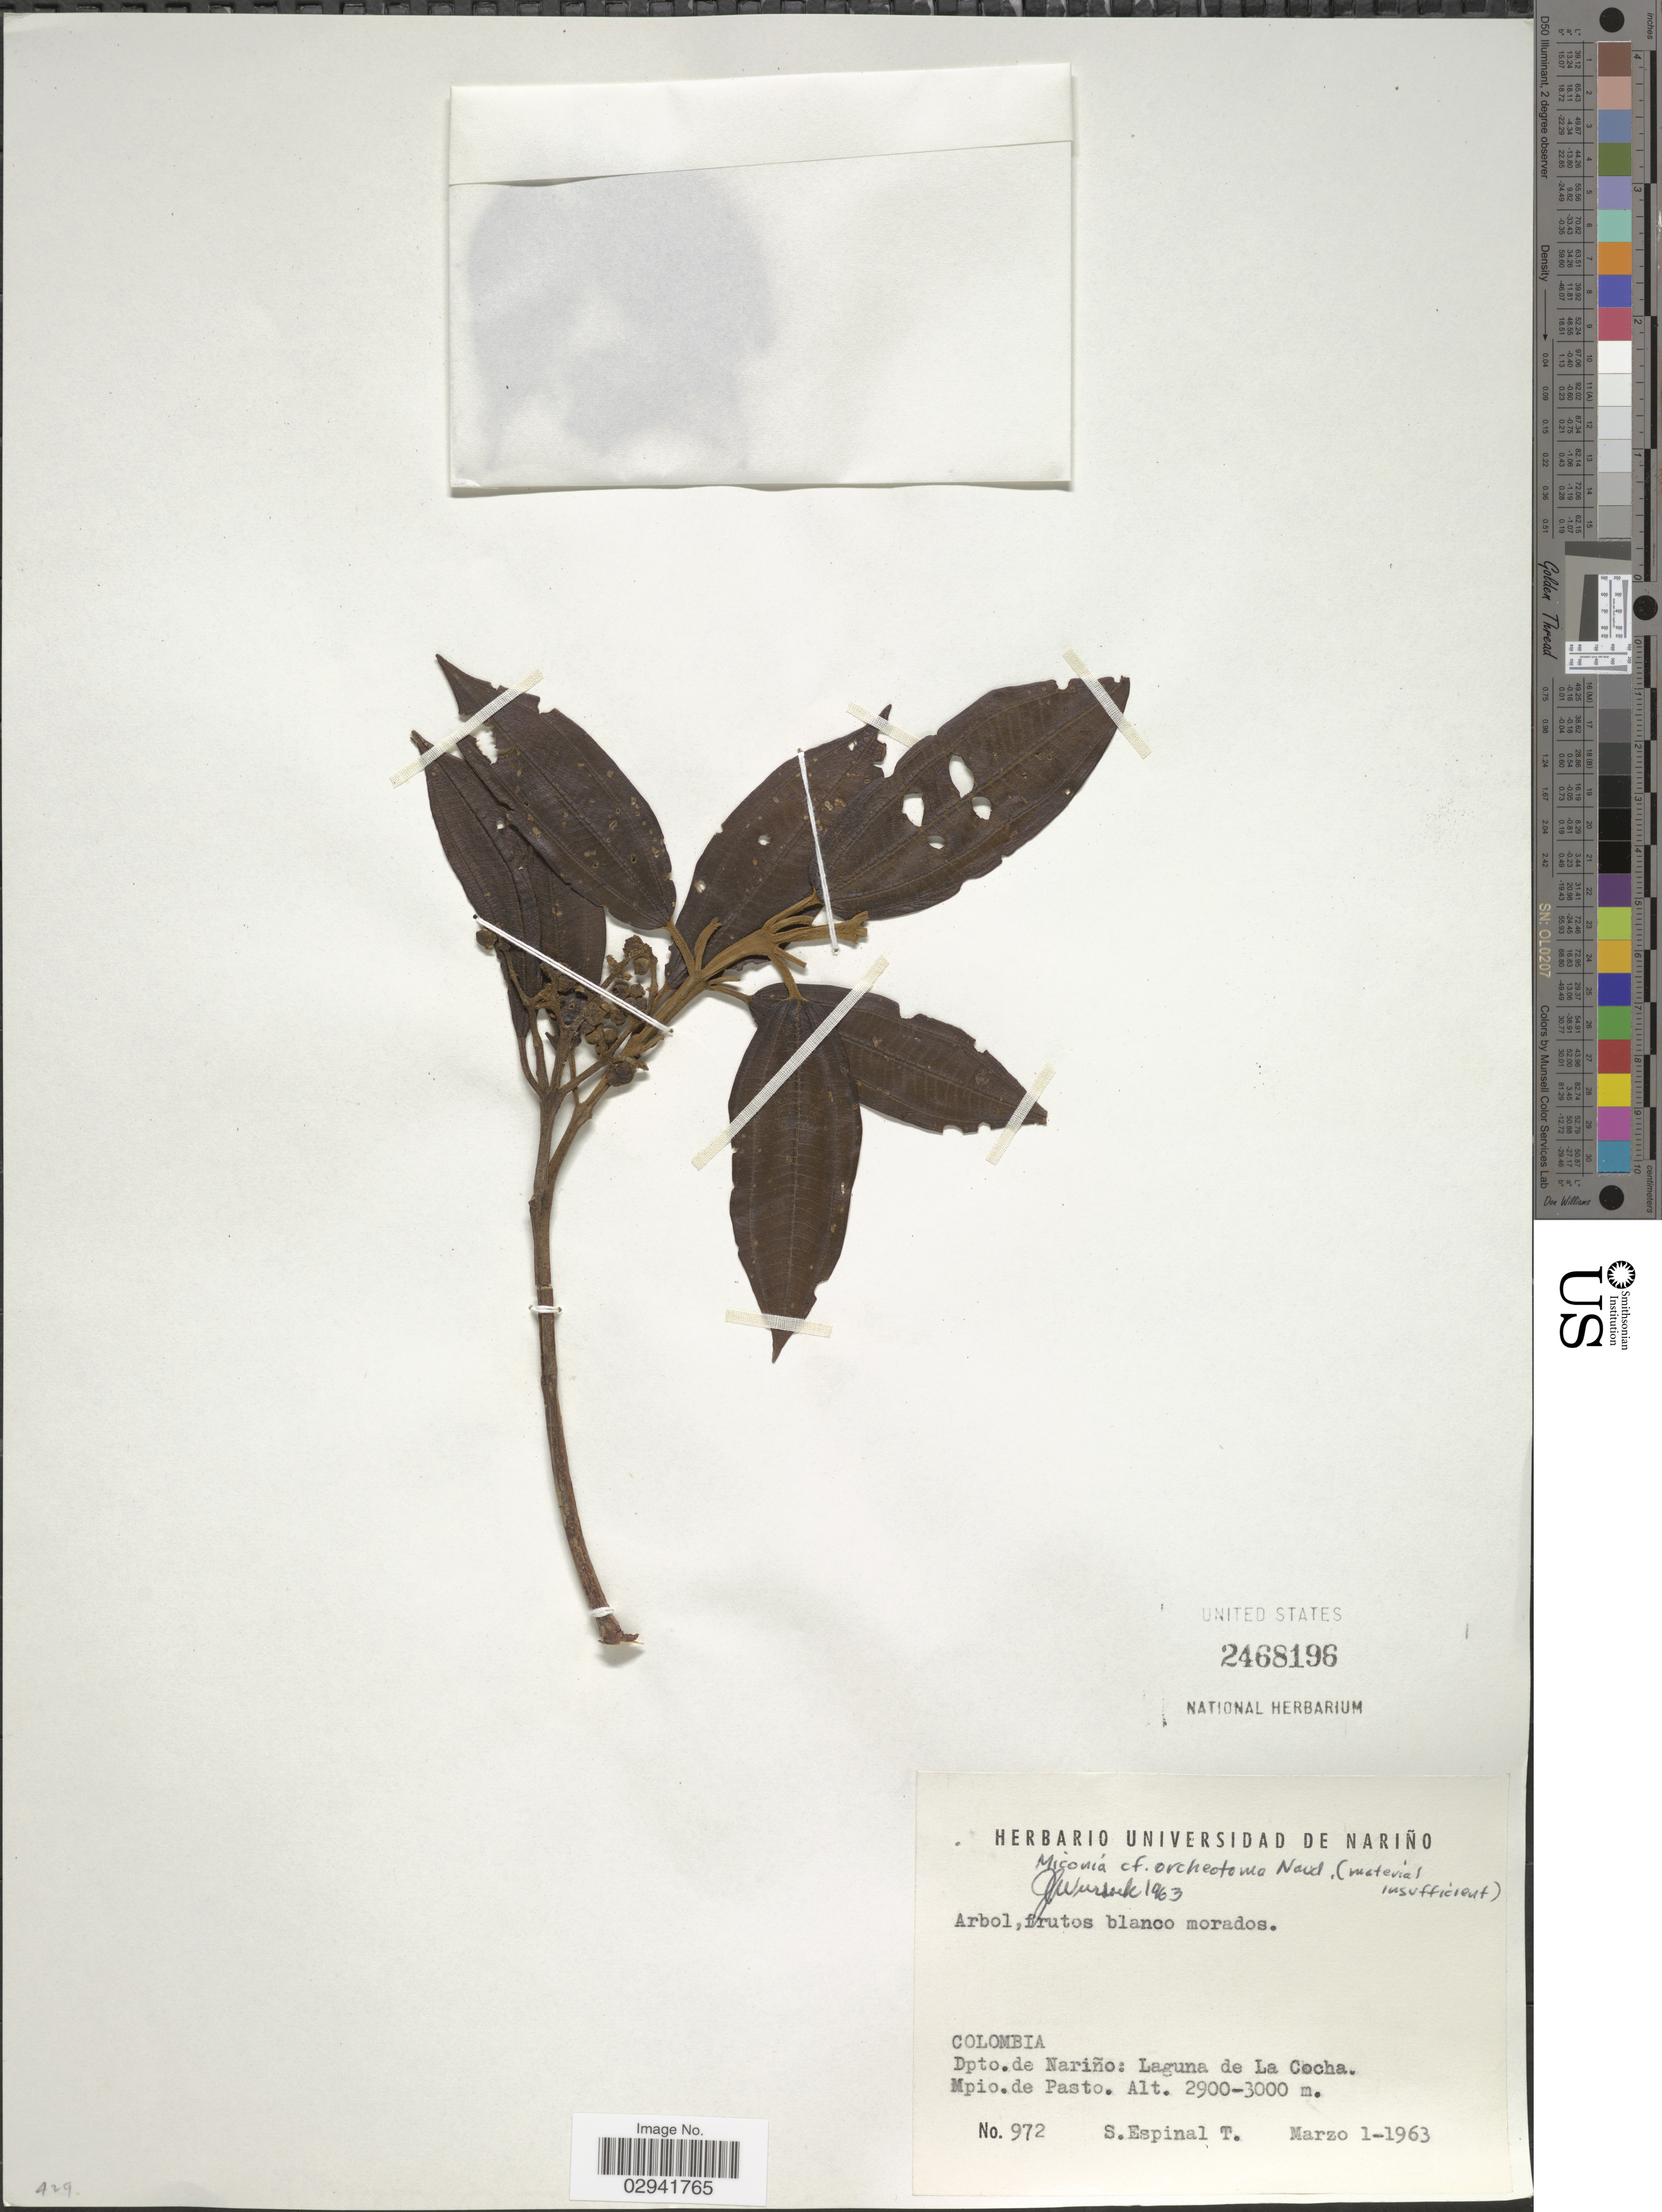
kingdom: Plantae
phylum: Tracheophyta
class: Magnoliopsida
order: Myrtales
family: Melastomataceae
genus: Miconia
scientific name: Miconia orcheotoma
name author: Naudin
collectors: S. Espinal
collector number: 972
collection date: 1963-03-01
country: Colombia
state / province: Nariño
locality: Dpto. de Nariño: Laguna de La Cocha. Mpio. de Pasto.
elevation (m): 2900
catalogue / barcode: US 2468196